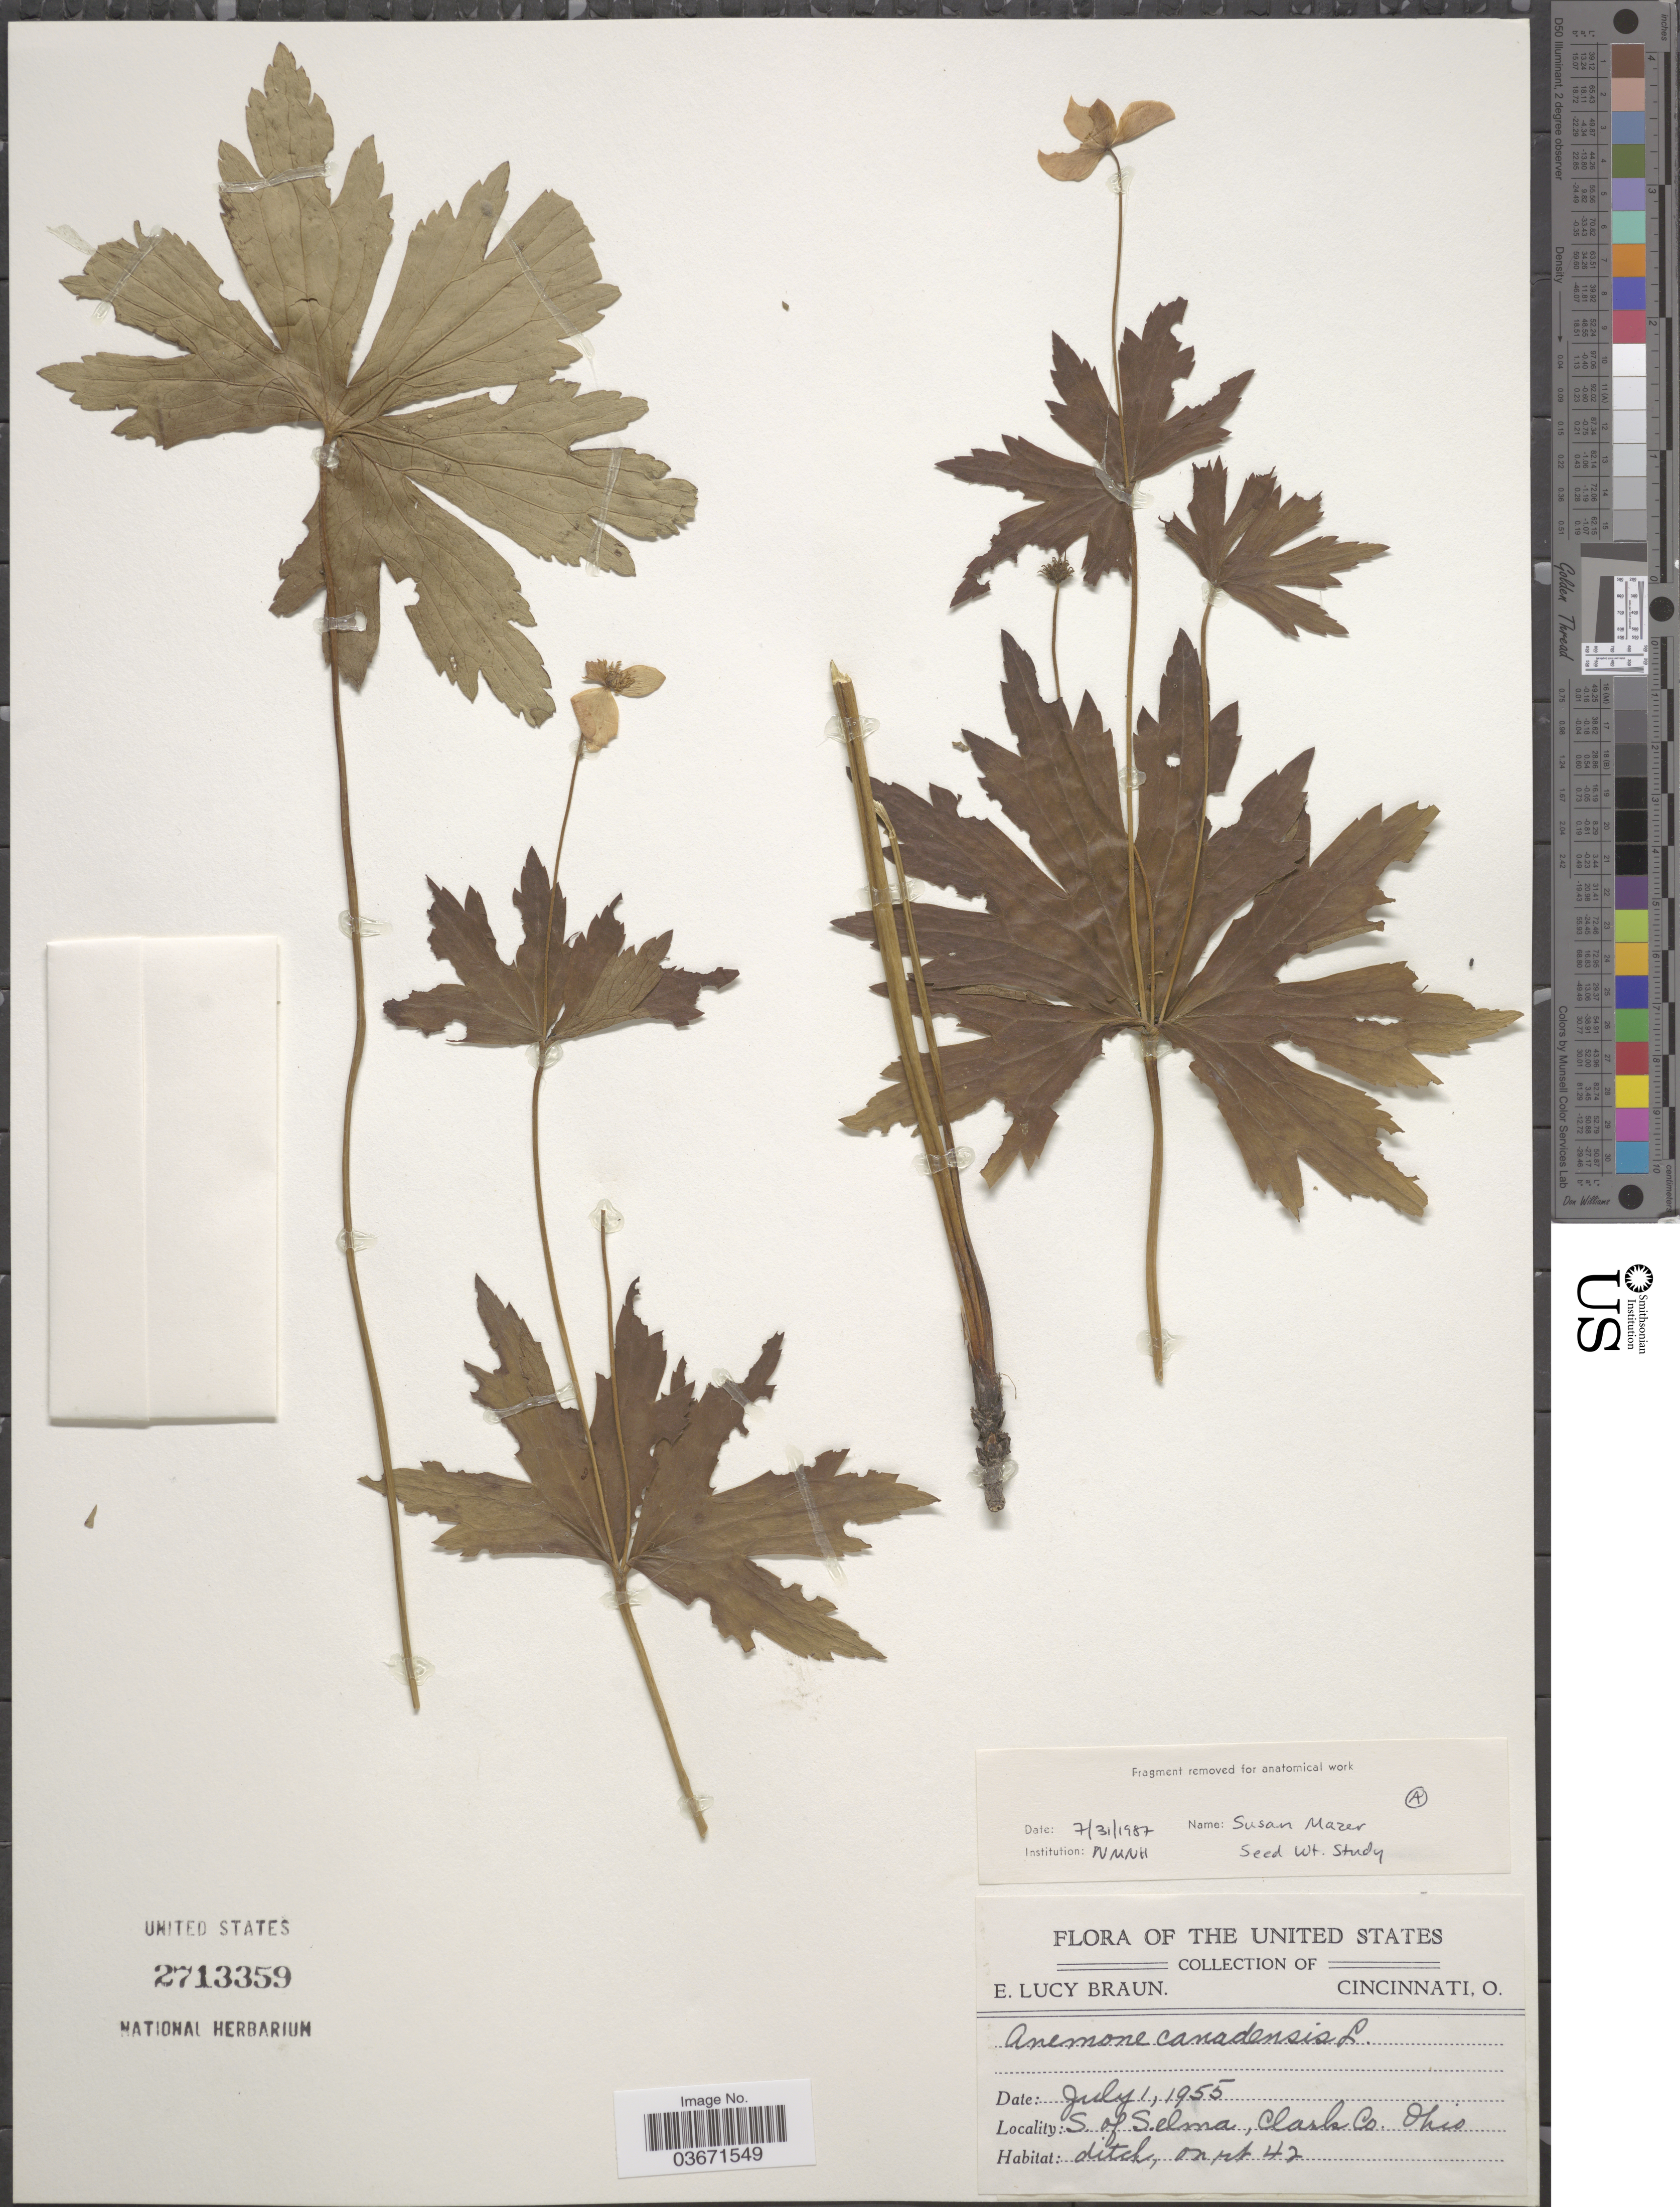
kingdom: Plantae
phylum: Tracheophyta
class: Magnoliopsida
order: Ranunculales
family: Ranunculaceae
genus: Anemone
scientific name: Anemone canadensis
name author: L.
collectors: E. L. Braun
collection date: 1955-07-01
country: United States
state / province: Ohio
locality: S. of Selma, Clark Co. On rt 42.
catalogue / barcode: US 2713359